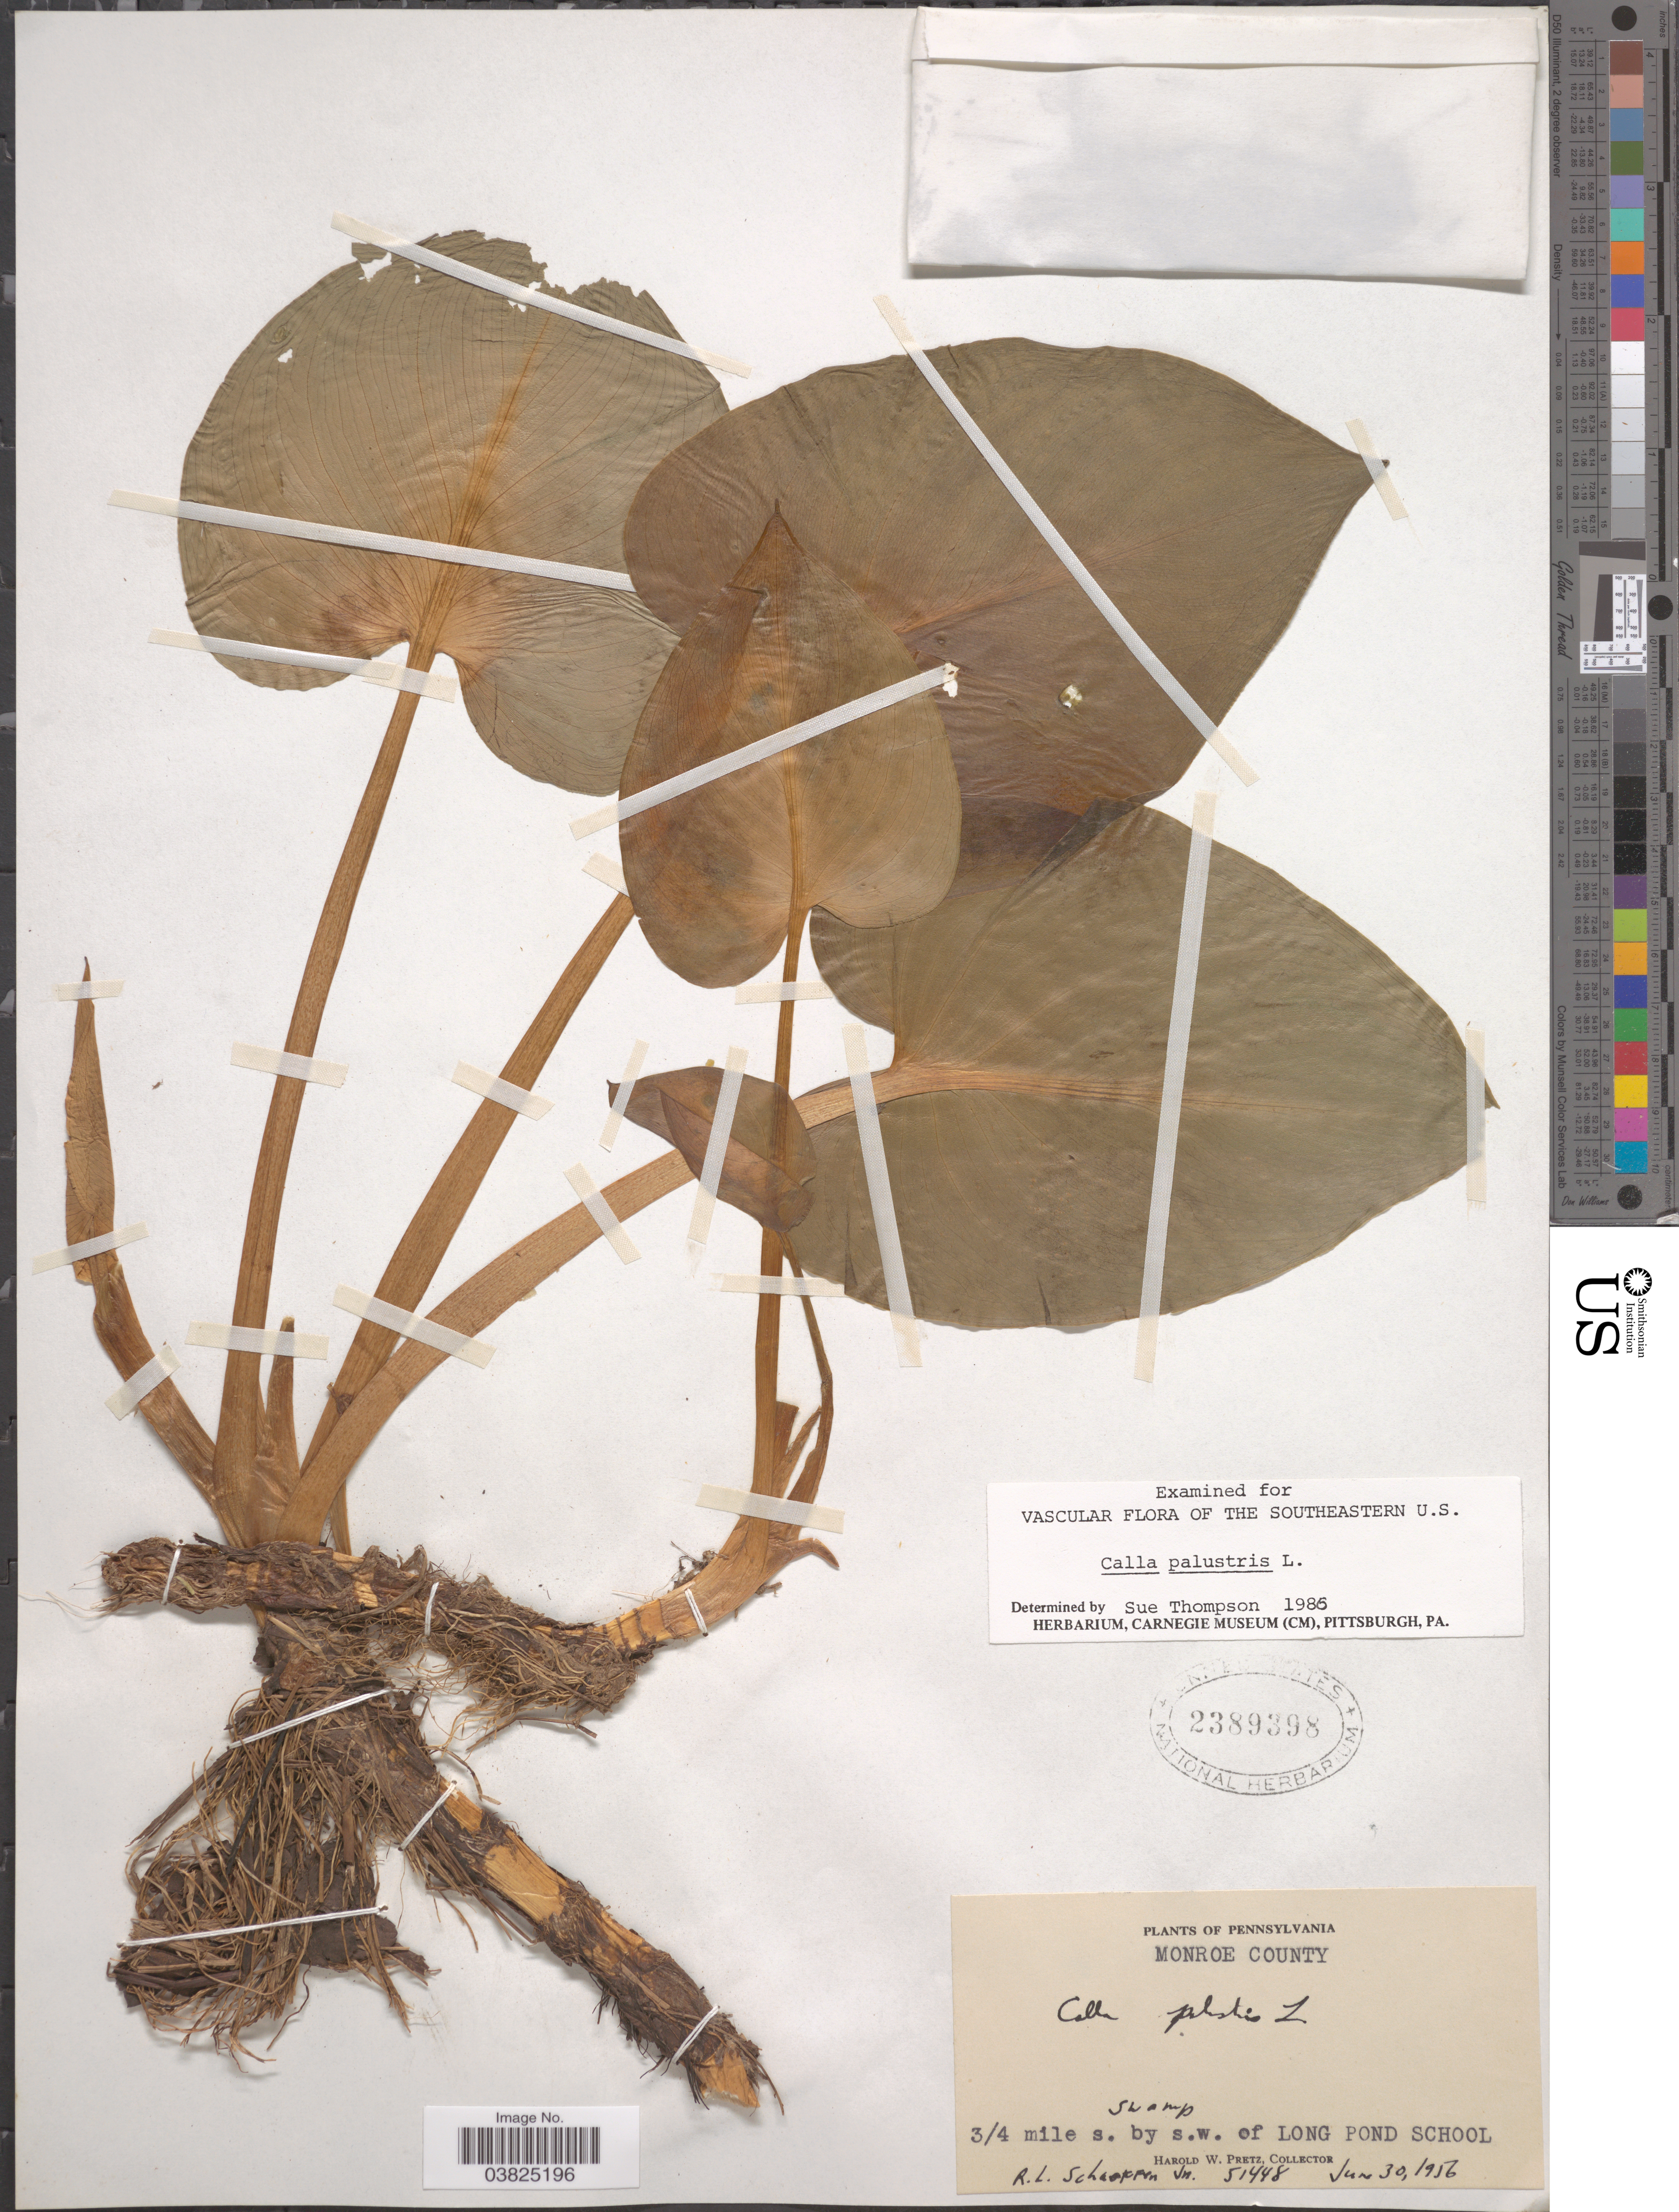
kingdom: Plantae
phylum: Tracheophyta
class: Liliopsida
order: Alismatales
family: Araceae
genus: Calla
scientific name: Calla palustris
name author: L.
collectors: H. W. Pretz & R. L. Schaeffer Jr.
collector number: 51448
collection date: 1956-06-30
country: United States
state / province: Pennsylvania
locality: Monroe County. 3/4 mile s. by s.w. of Long Pond School.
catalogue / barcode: US 2389398